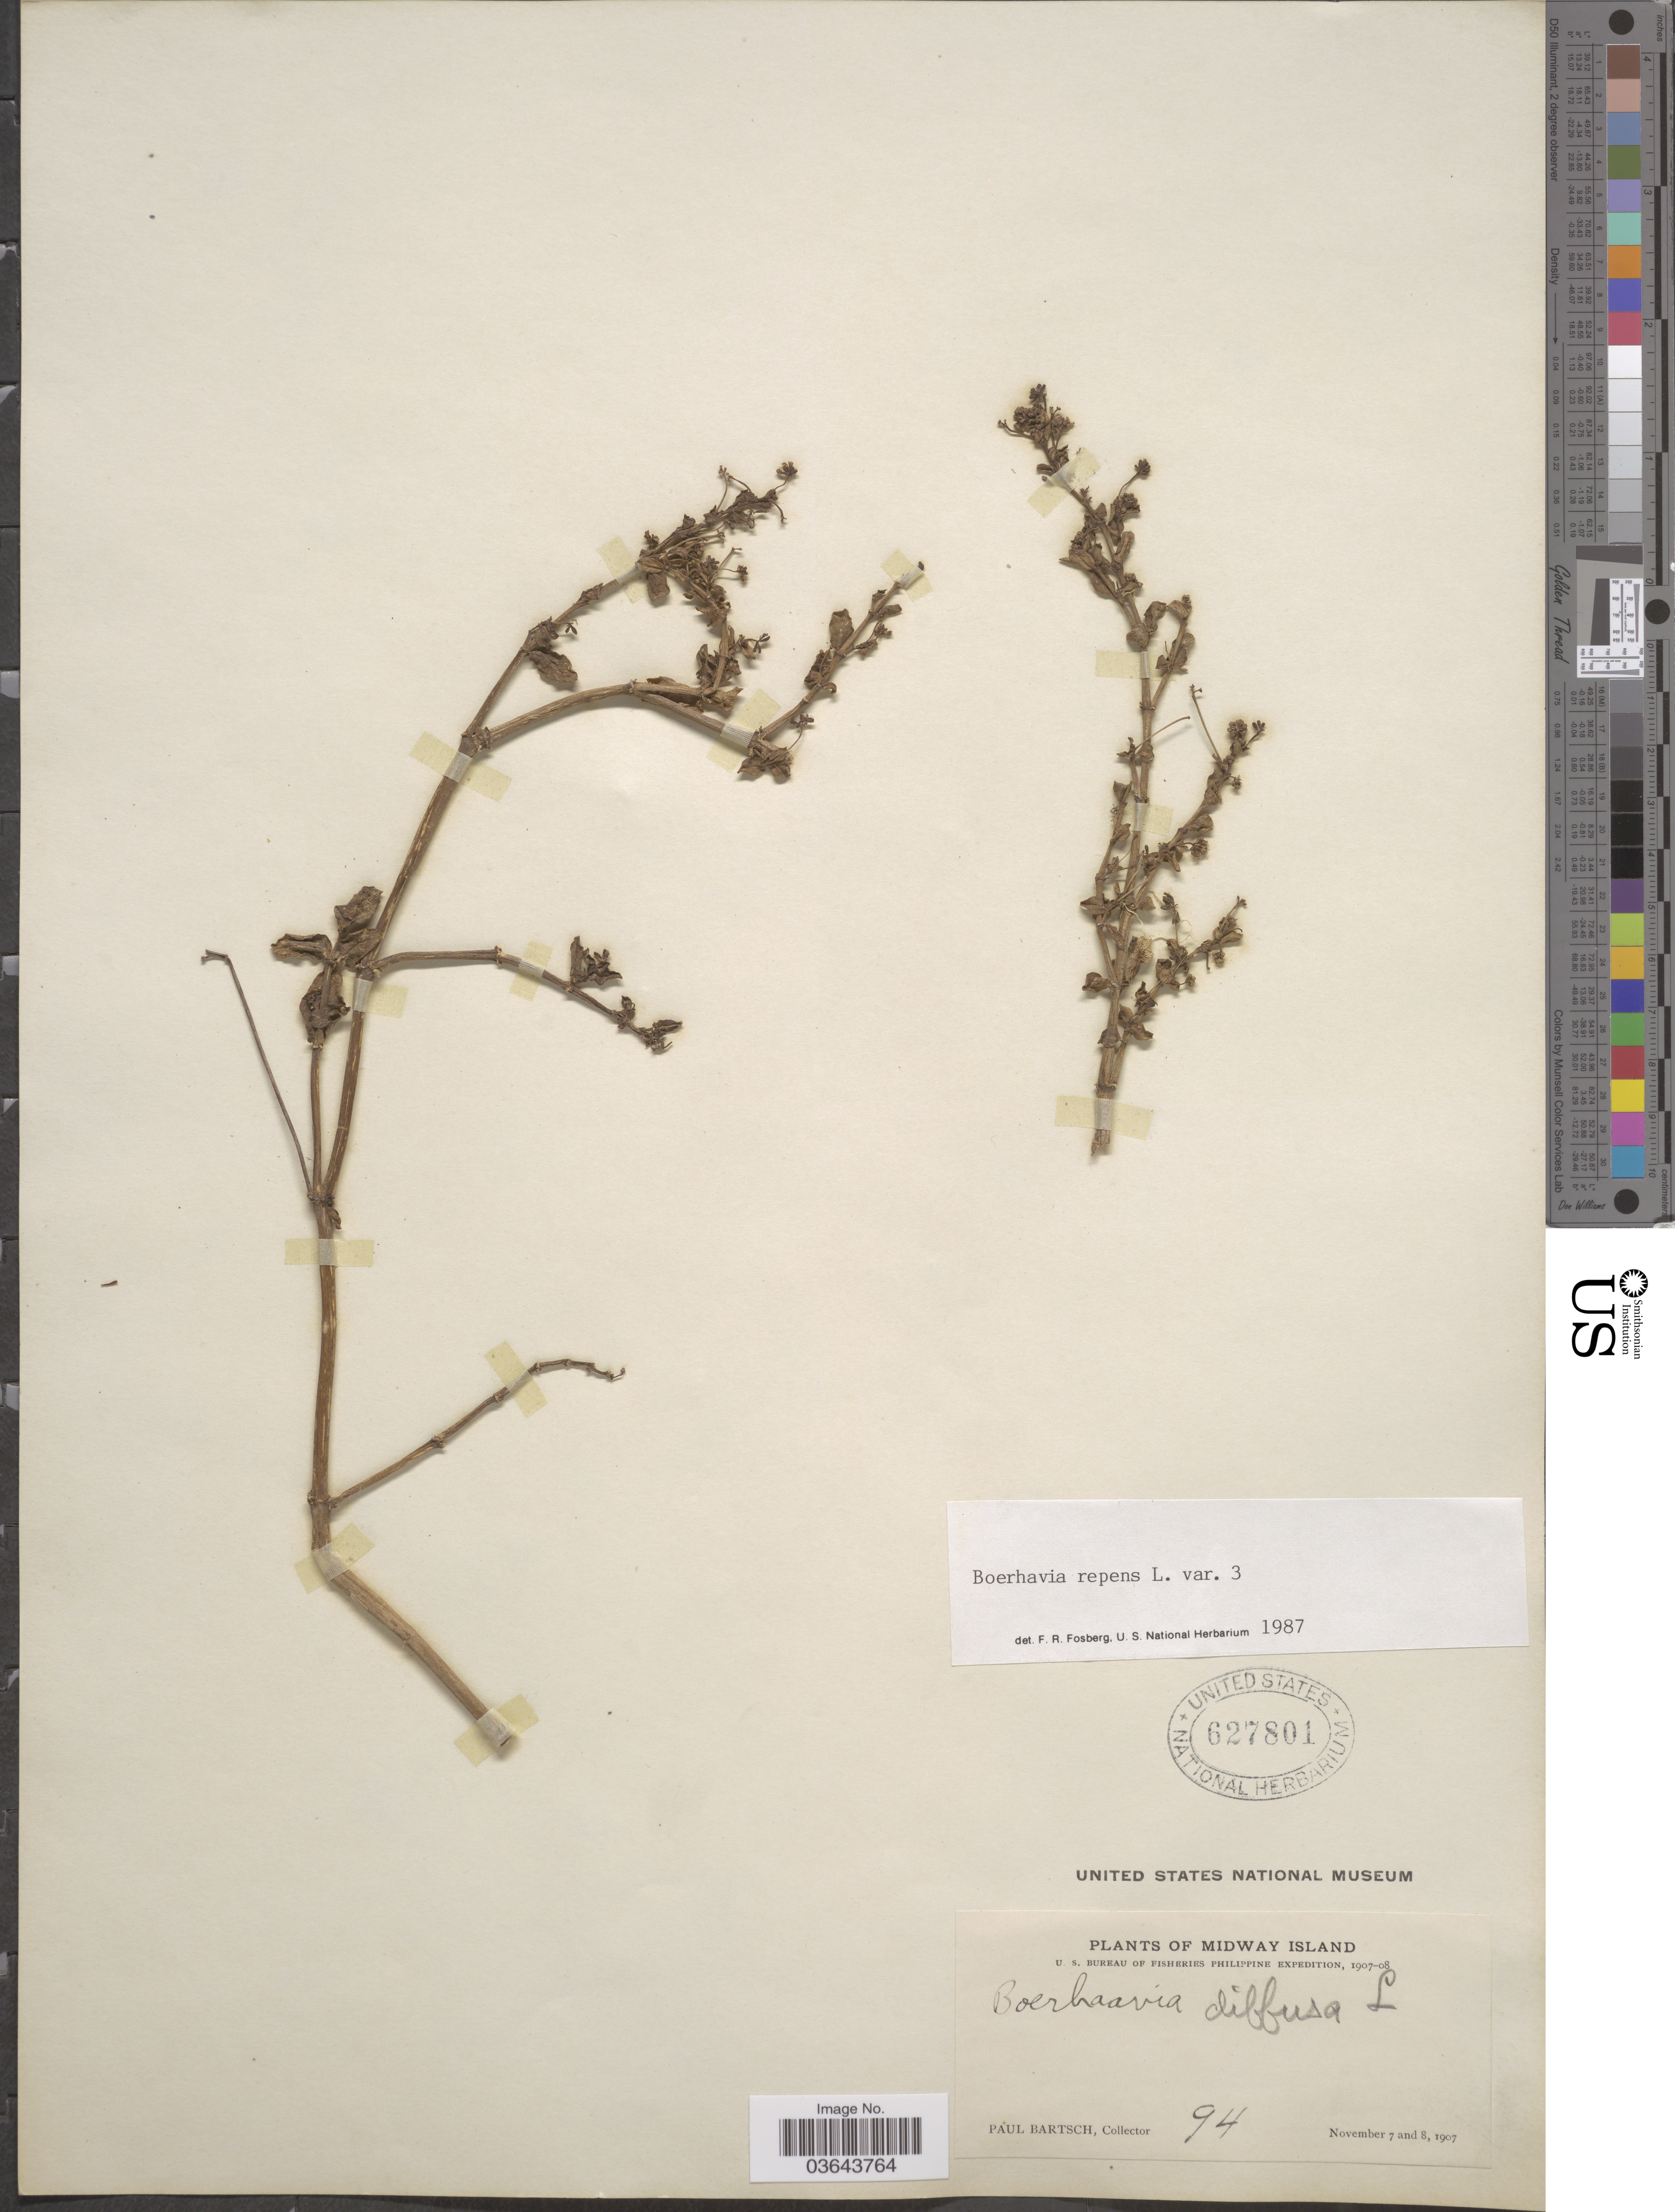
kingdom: Plantae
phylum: Tracheophyta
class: Magnoliopsida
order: Caryophyllales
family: Nyctaginaceae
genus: Boerhavia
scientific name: Boerhavia repens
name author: L.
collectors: P. Bartsch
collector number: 94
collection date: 1907-11-07/1907-11-08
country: United States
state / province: Hawaii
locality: Midway Island.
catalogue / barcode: US 627801